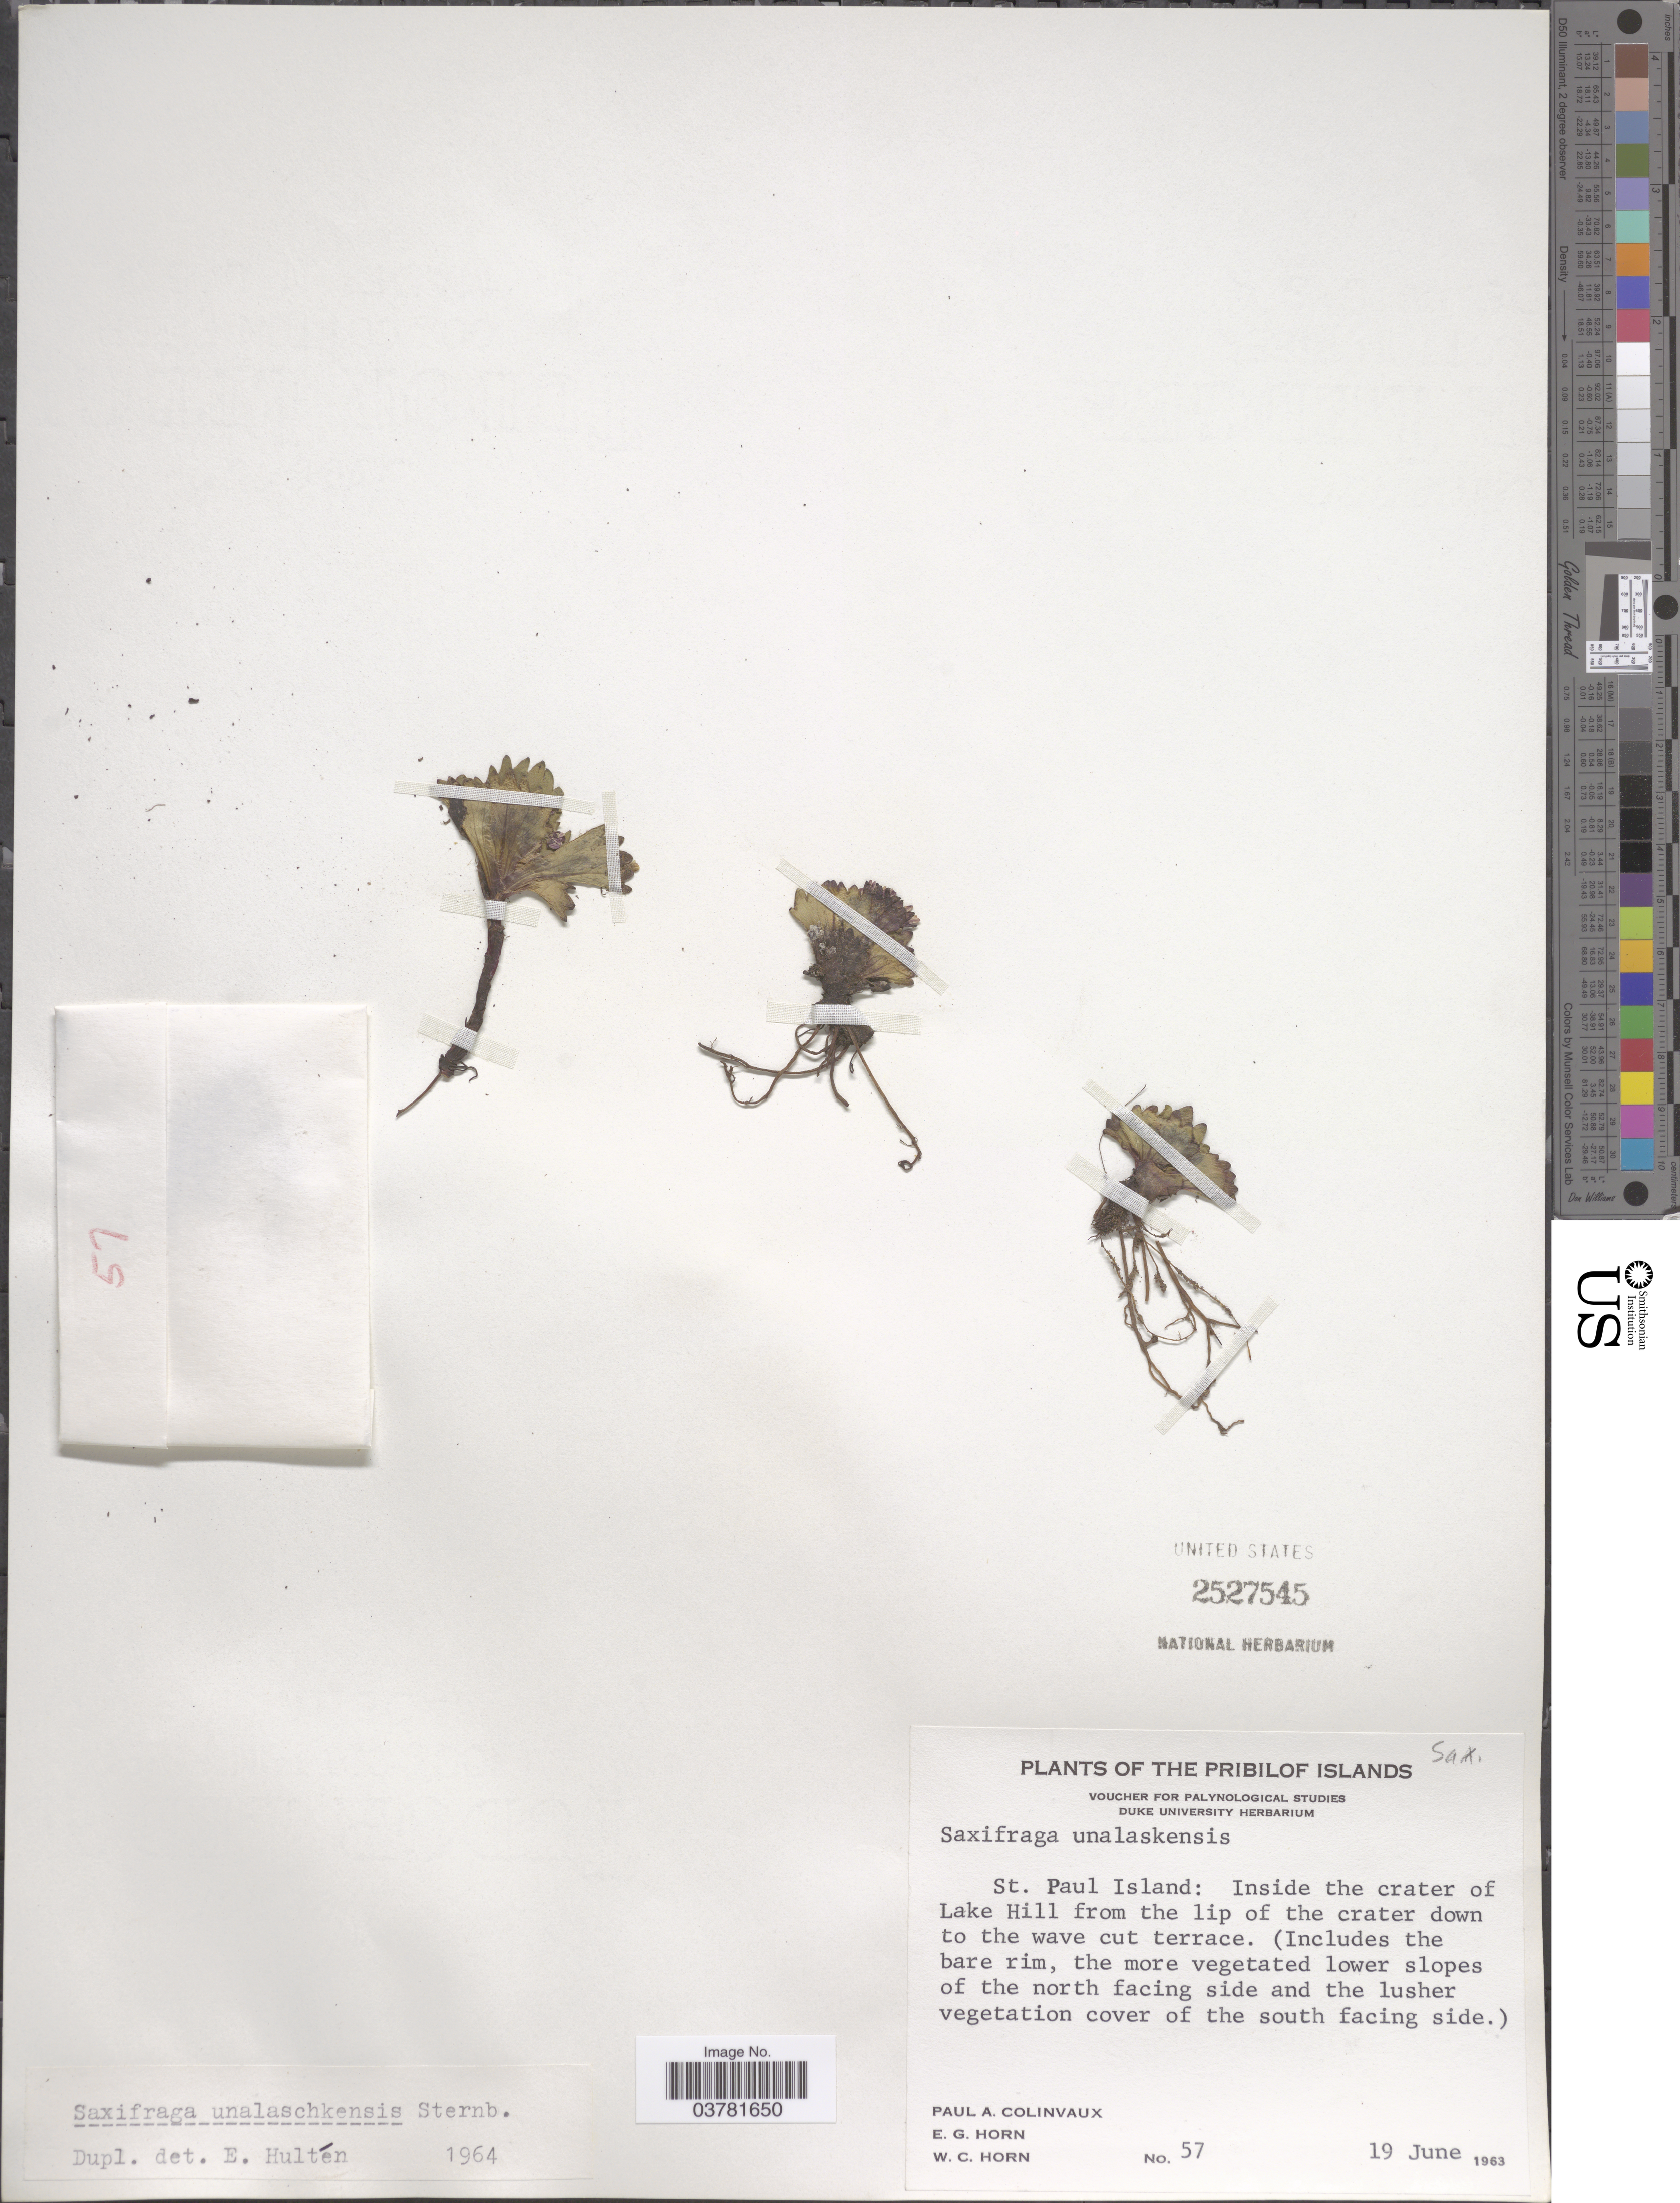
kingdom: Plantae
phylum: Tracheophyta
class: Magnoliopsida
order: Saxifragales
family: Saxifragaceae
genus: Micranthes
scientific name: Micranthes unalaschcensis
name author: (Sternb.) Gornall & H. Ohba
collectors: P. Colinvaux, E. Horn & W. Horn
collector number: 57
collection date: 1963-06-19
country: United States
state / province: Alaska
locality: The Pribilof Islands. St. Paul Island: Inside the crater of Lake Hill from the lip of the crater down to the wave cut terrace. (Includes the bare rim, the more vegatated lower slopes of the north facing side and the lusher vegetation cover of the south facing side.)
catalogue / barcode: US 2527545